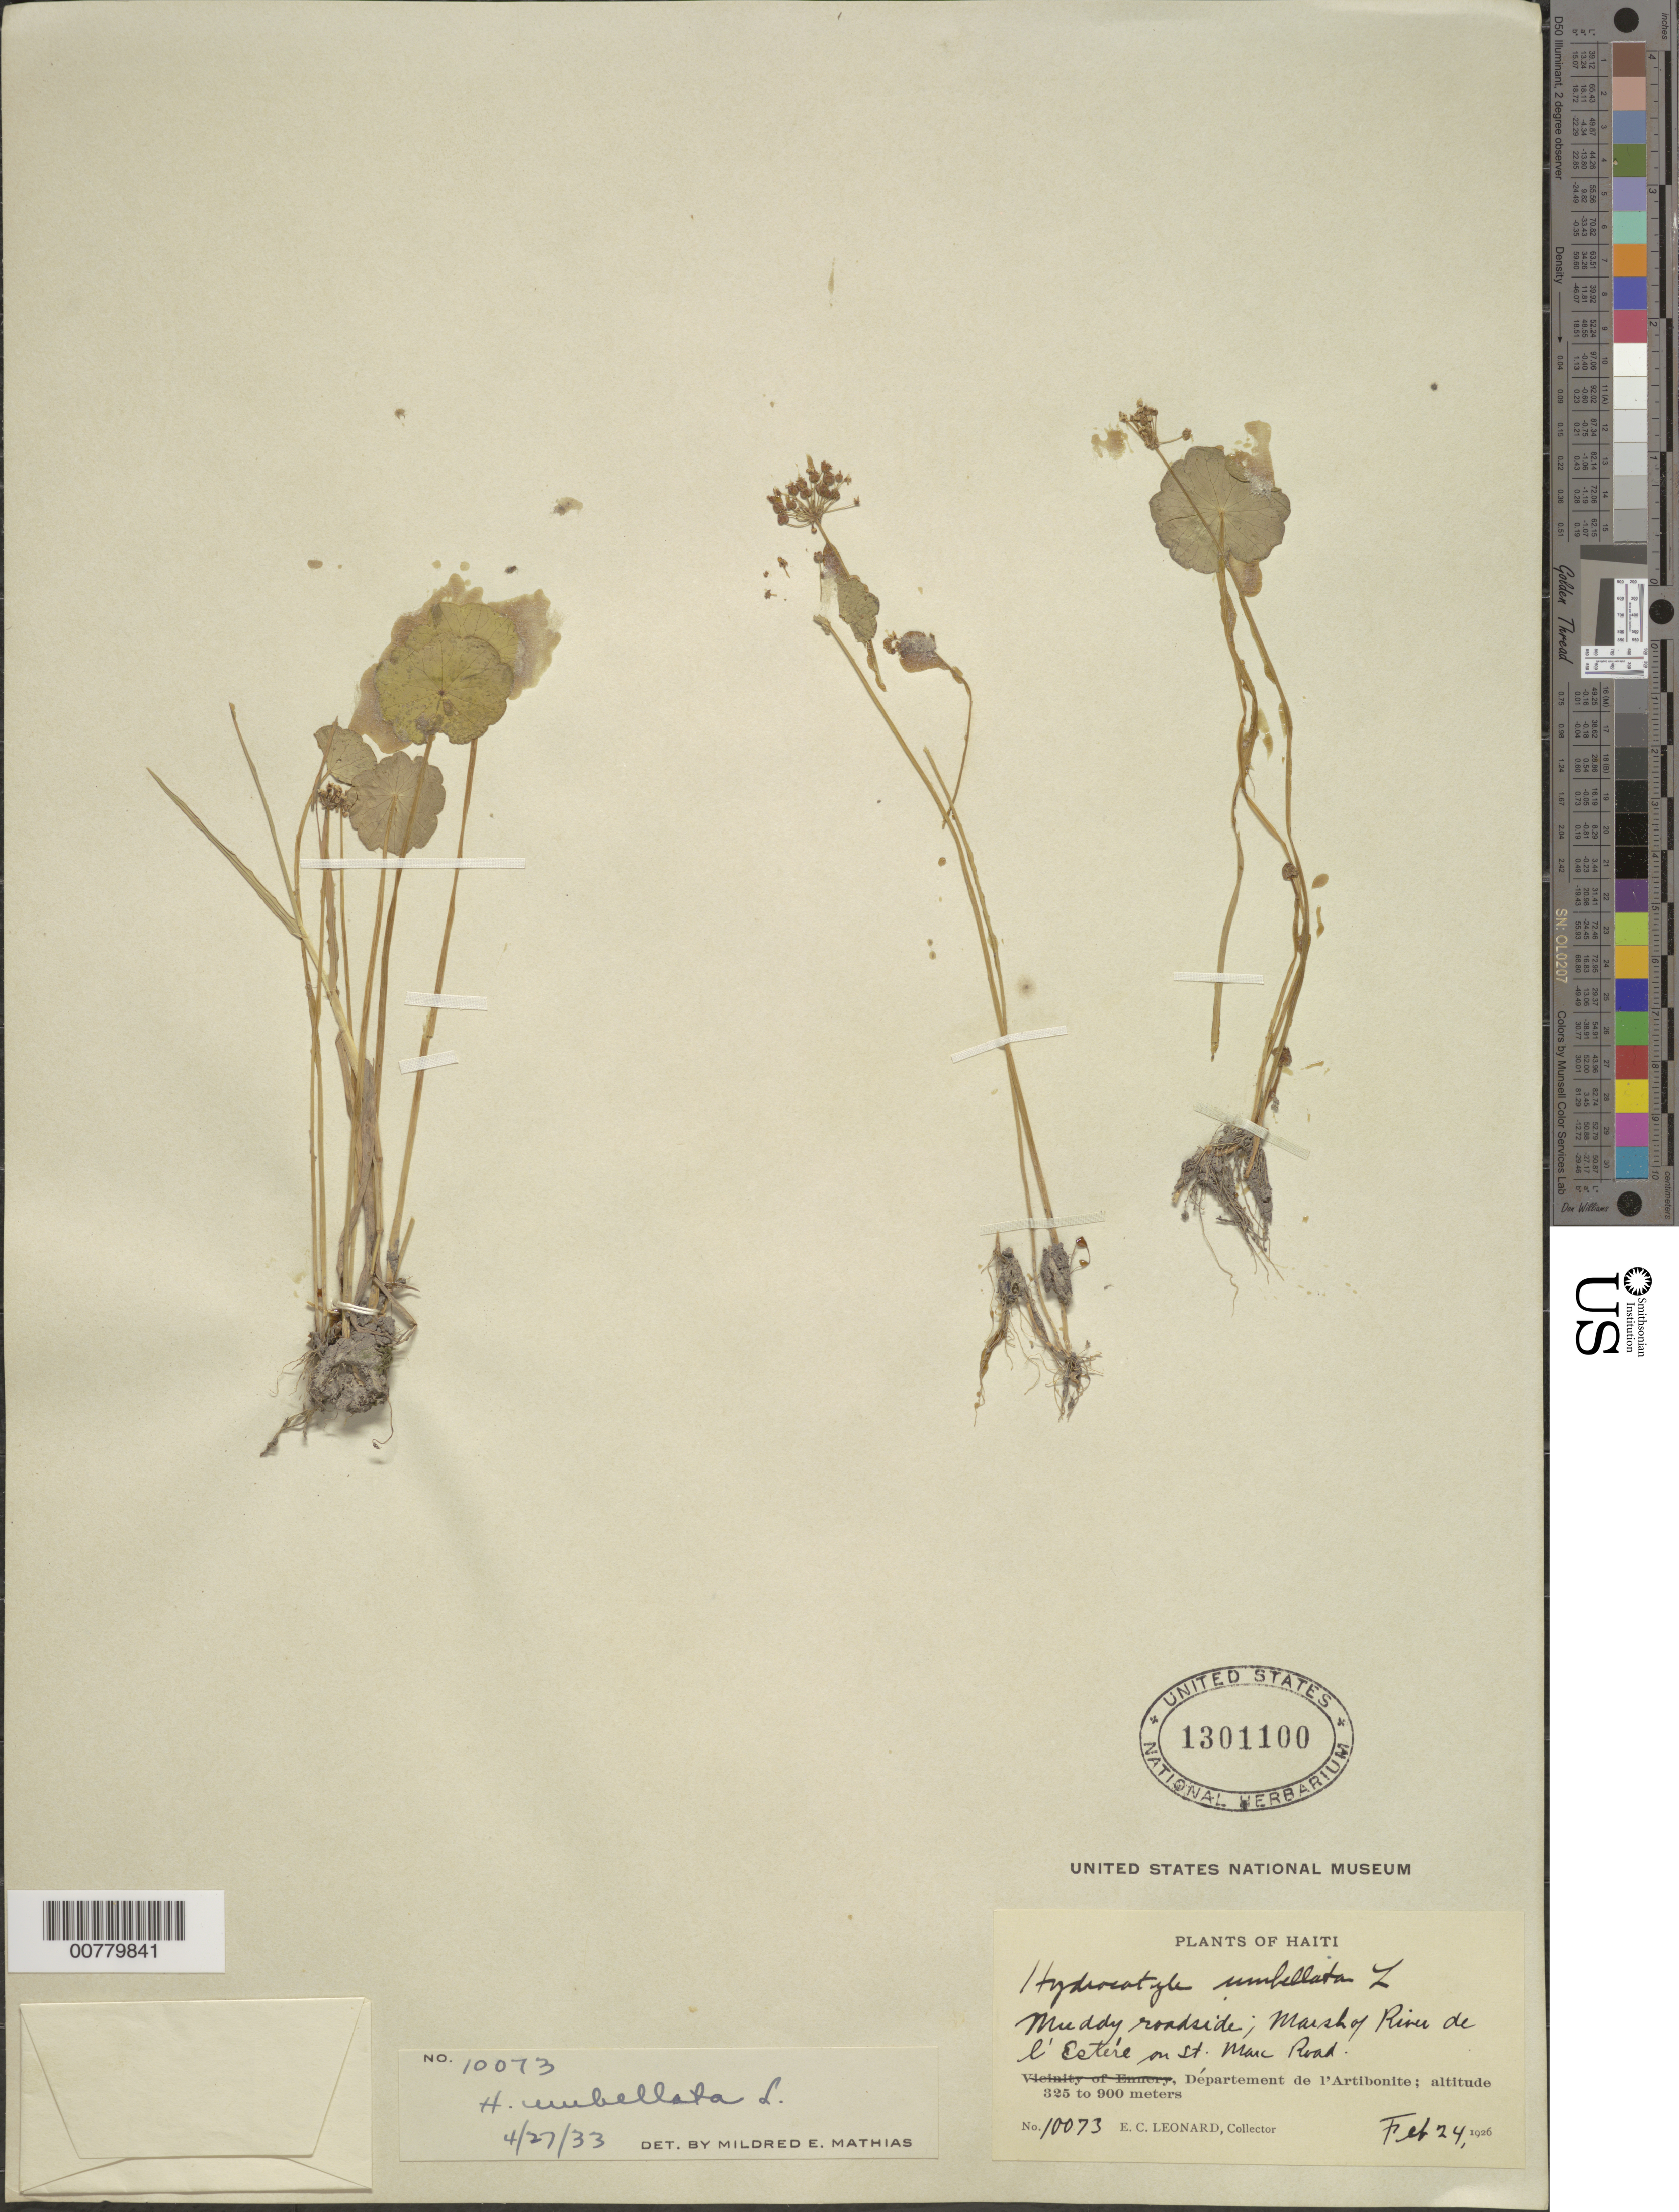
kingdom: Plantae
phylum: Tracheophyta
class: Magnoliopsida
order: Apiales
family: Araliaceae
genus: Hydrocotyle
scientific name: Hydrocotyle umbellata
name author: L.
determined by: Mathias, M. E.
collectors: E. C. Leonard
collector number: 10073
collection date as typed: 24 Feb 1926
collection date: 1926-02-24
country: Haiti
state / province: Artibonite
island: Hispaniola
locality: Marsh of River de l'Estére on St. Marc road.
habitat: Muddy roadside.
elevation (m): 325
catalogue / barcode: US 1301100